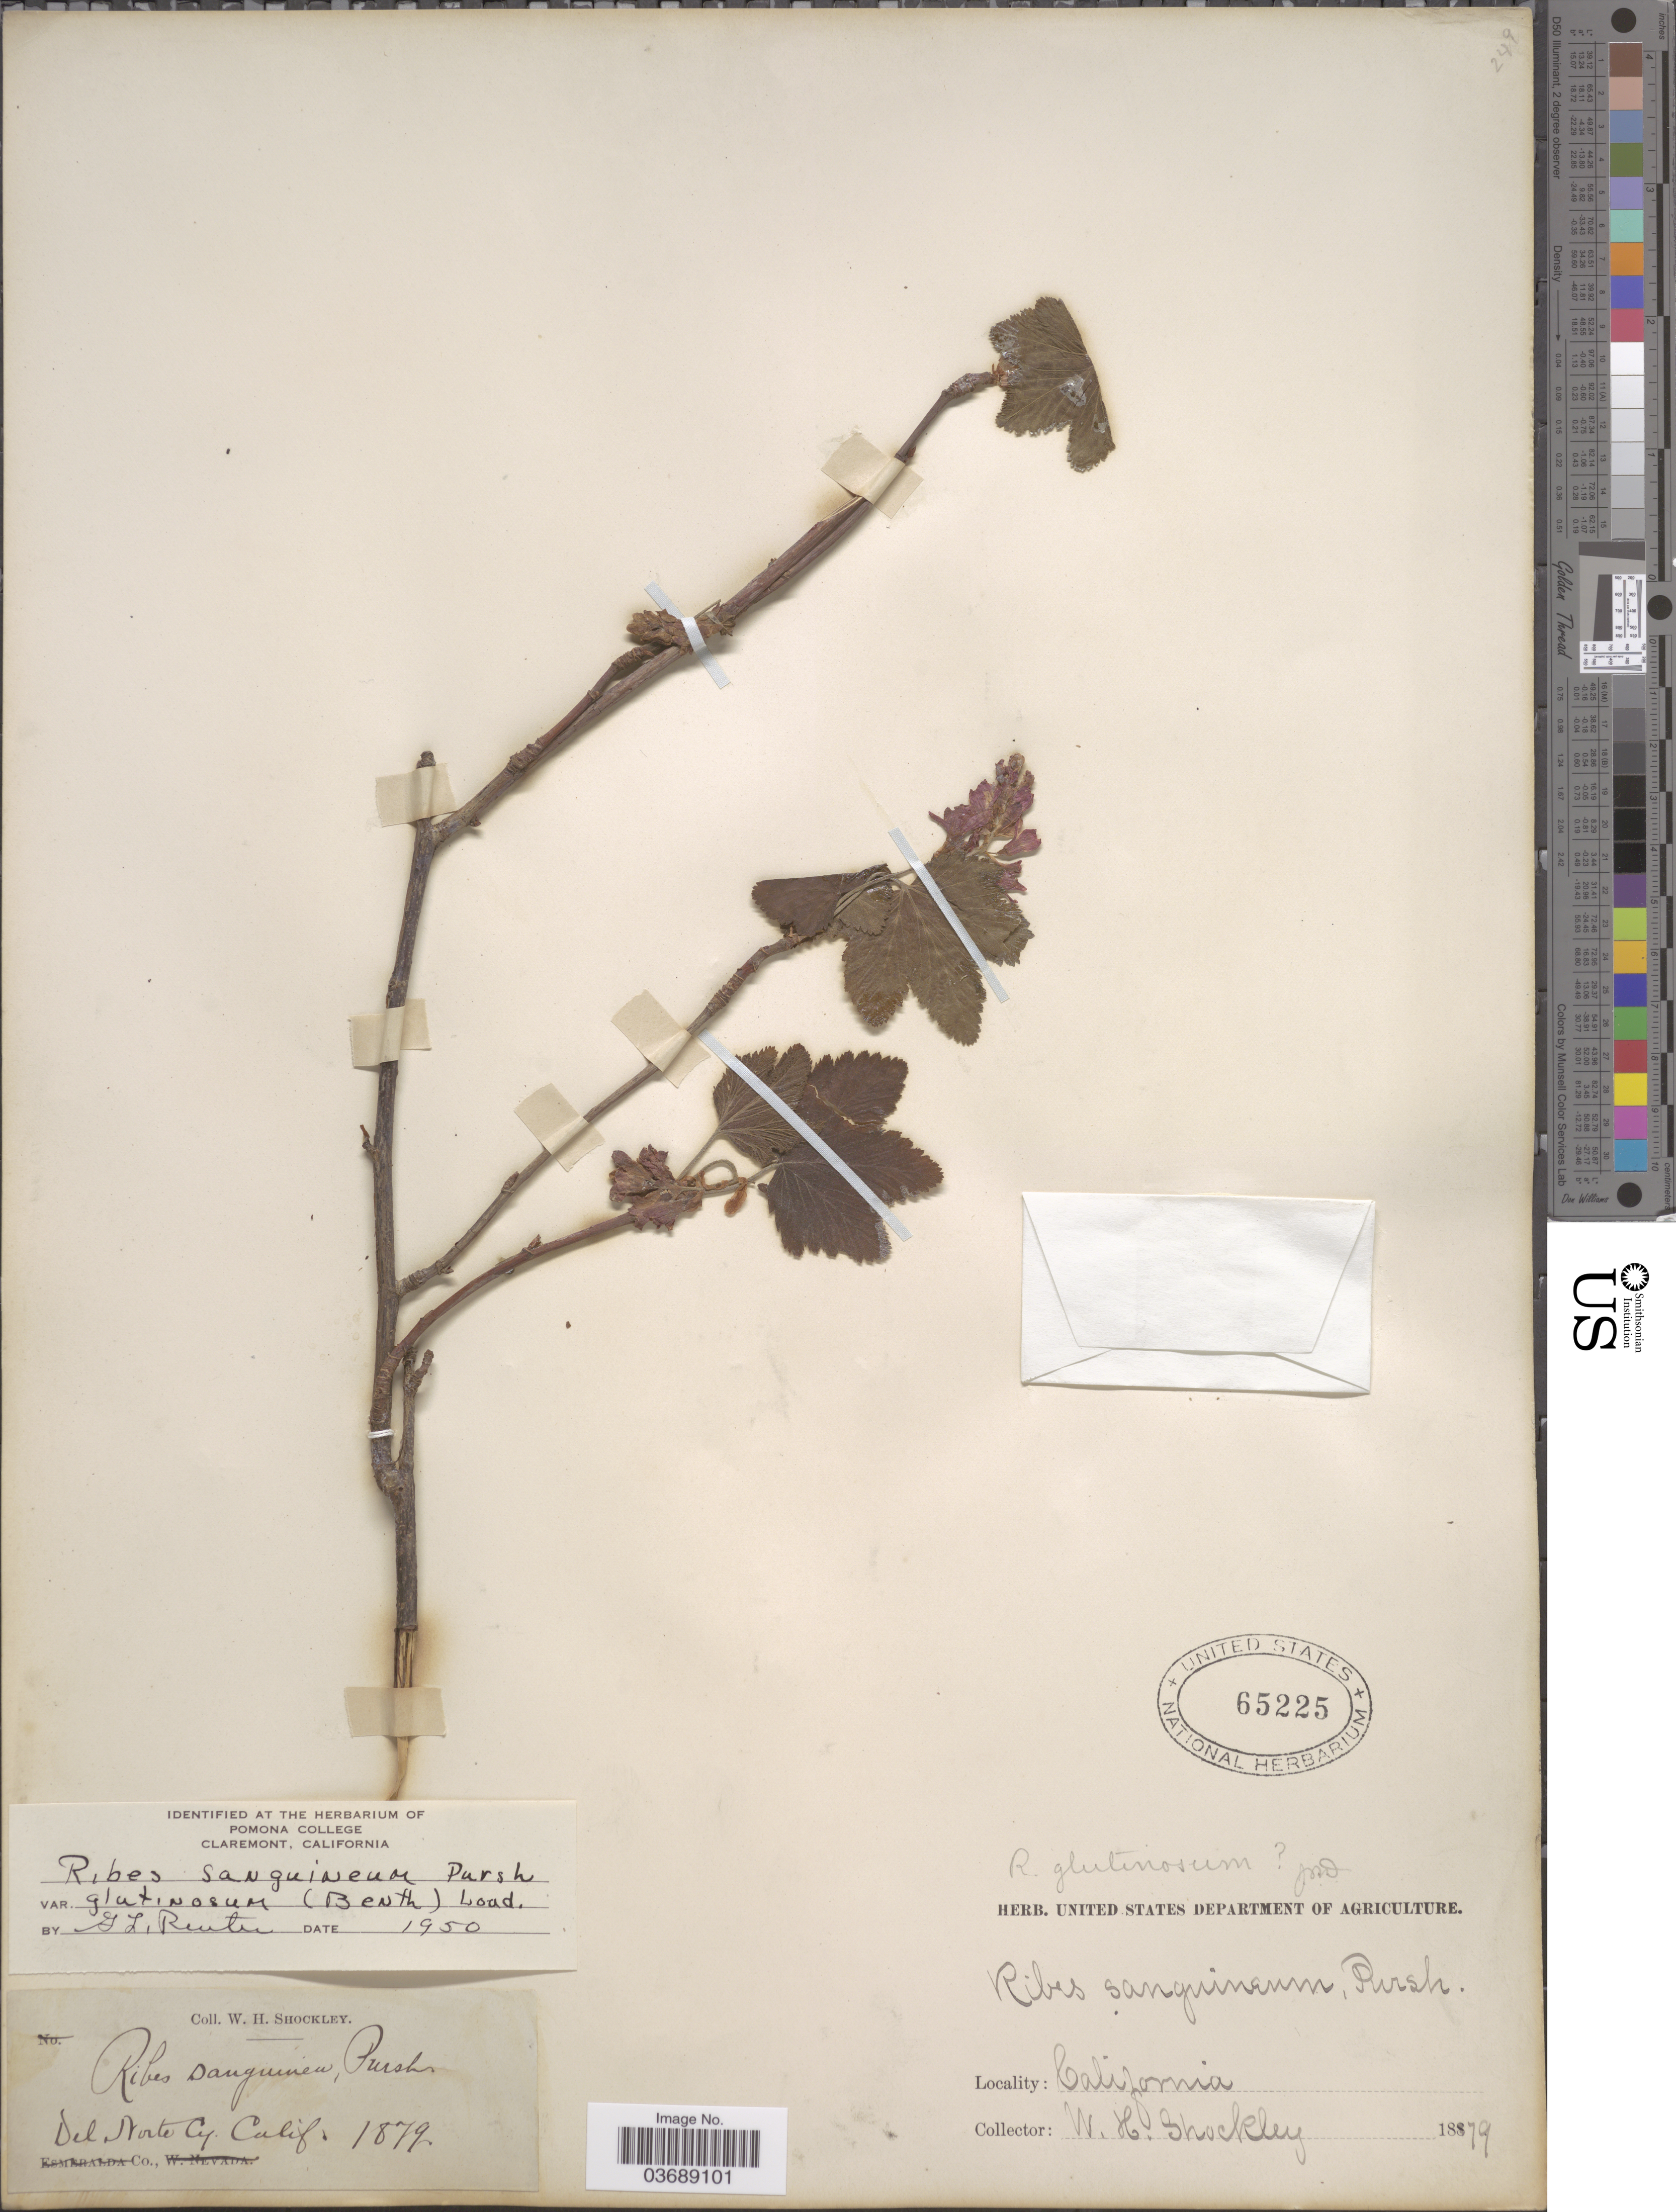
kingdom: Plantae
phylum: Tracheophyta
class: Magnoliopsida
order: Saxifragales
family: Grossulariaceae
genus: Ribes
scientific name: Ribes sanguineum var. glutinosum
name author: (Benth.) Loudon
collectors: W. Shockley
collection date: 1879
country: United States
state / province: California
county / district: Del Norte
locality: Del Norte Cy.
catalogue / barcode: US 65225